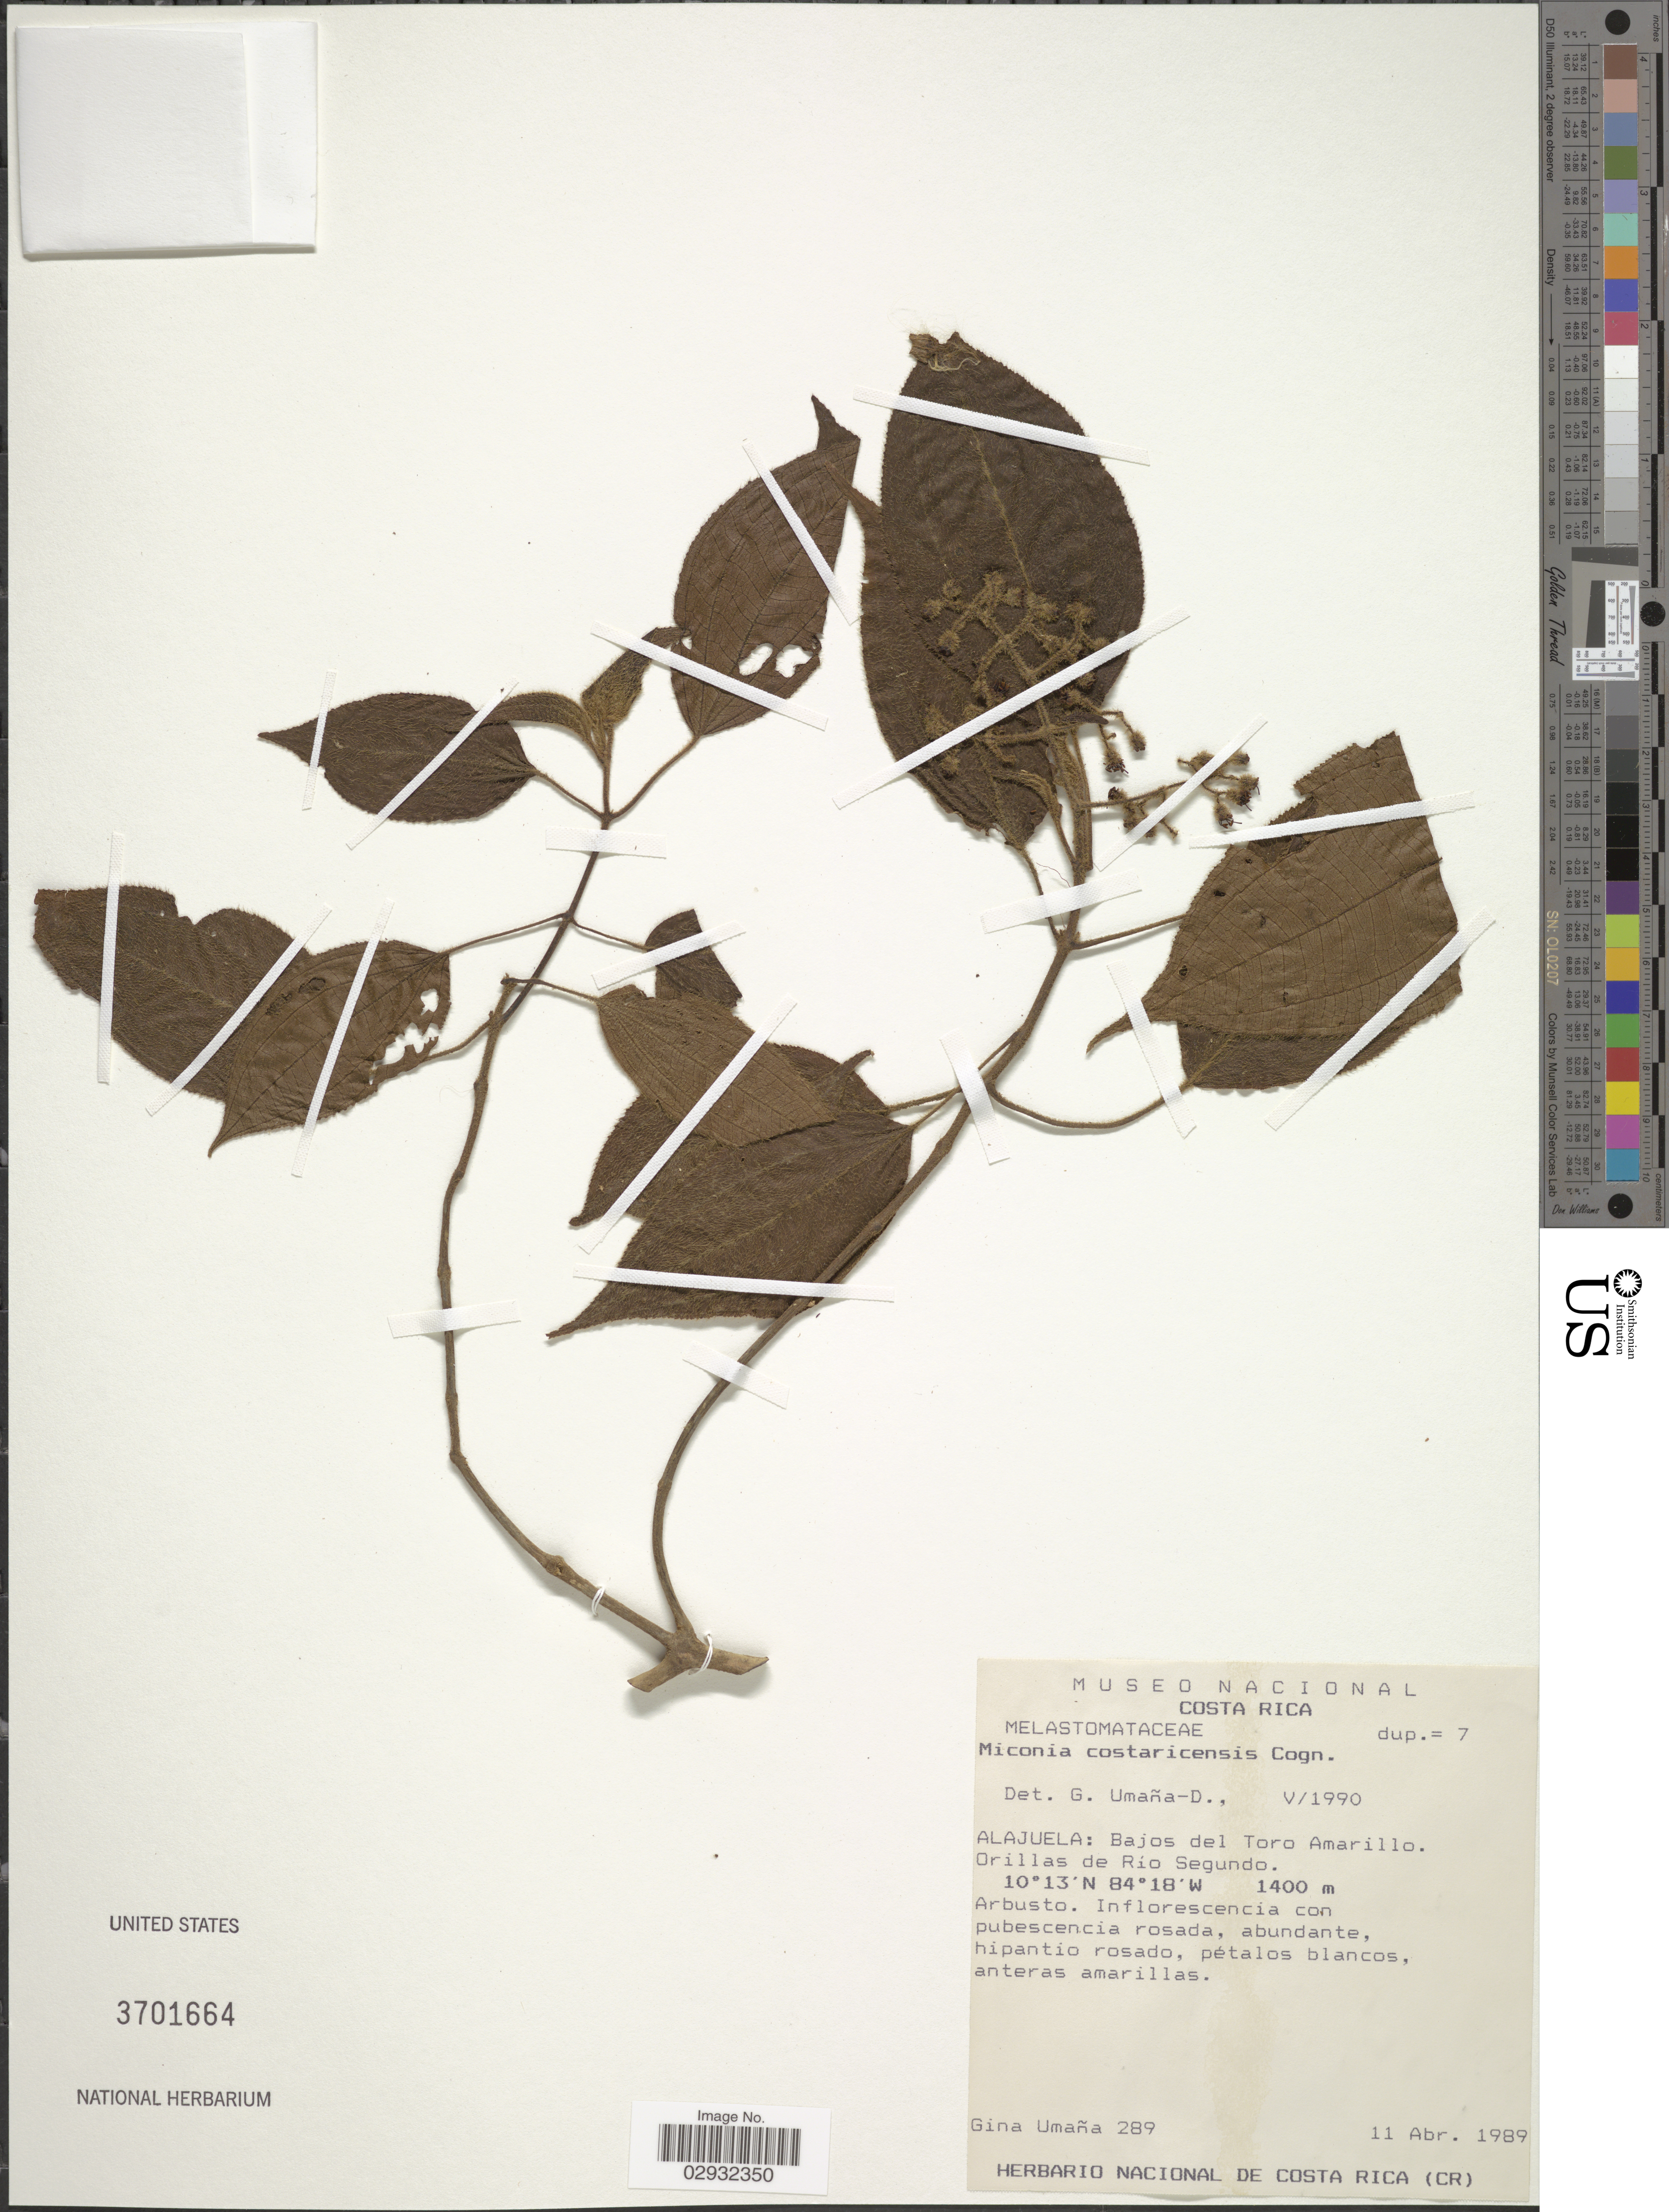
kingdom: Plantae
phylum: Tracheophyta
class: Magnoliopsida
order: Myrtales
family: Melastomataceae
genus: Miconia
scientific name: Miconia costaricensis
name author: Cogn.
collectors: G. Umana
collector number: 289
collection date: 1989-04-11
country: Costa Rica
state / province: Alajuela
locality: Bajos del Toro Amarillo. Orillas de Río Segundo.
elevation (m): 1400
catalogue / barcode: US 3701664